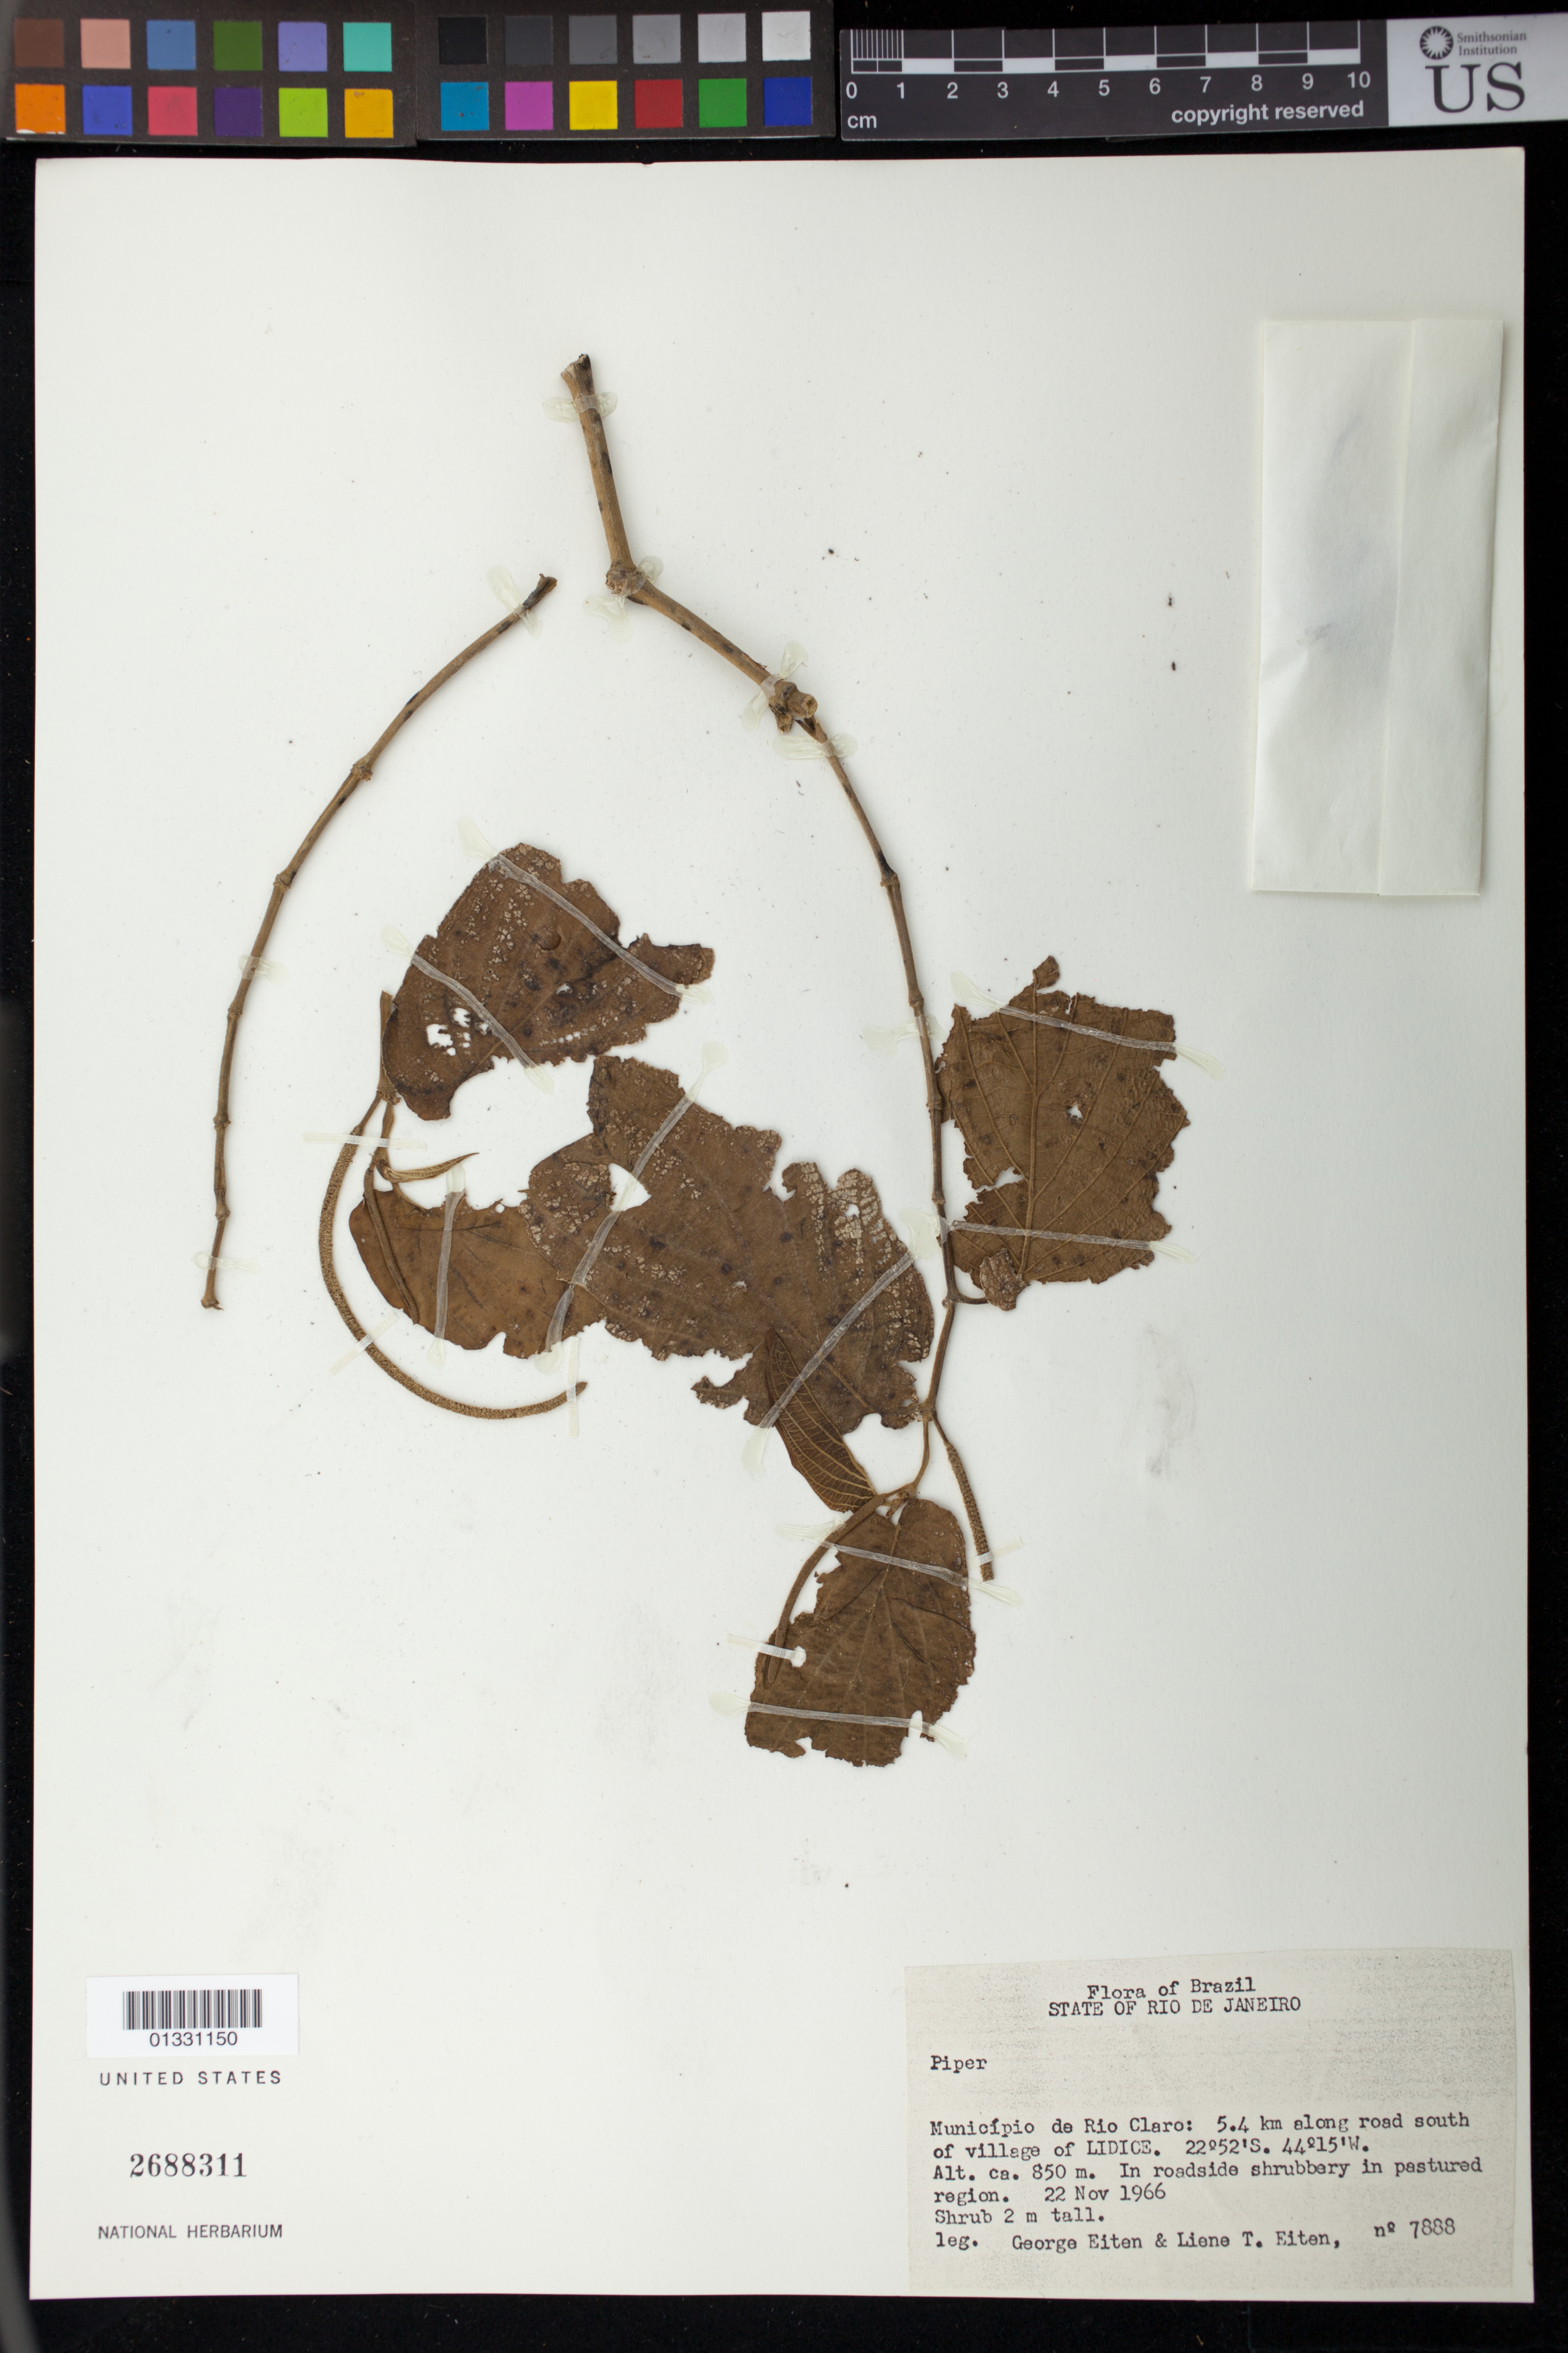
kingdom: Plantae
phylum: Tracheophyta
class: Magnoliopsida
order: Piperales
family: Piperaceae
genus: Piper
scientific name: Piper sp.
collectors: G. Eiten & L. T. Eiten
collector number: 7888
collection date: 1966-11-22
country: Brazil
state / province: Rio de Janeiro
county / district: Rio Claro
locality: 5.4 Km along road south of village of Lidice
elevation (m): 850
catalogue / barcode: US 2688311